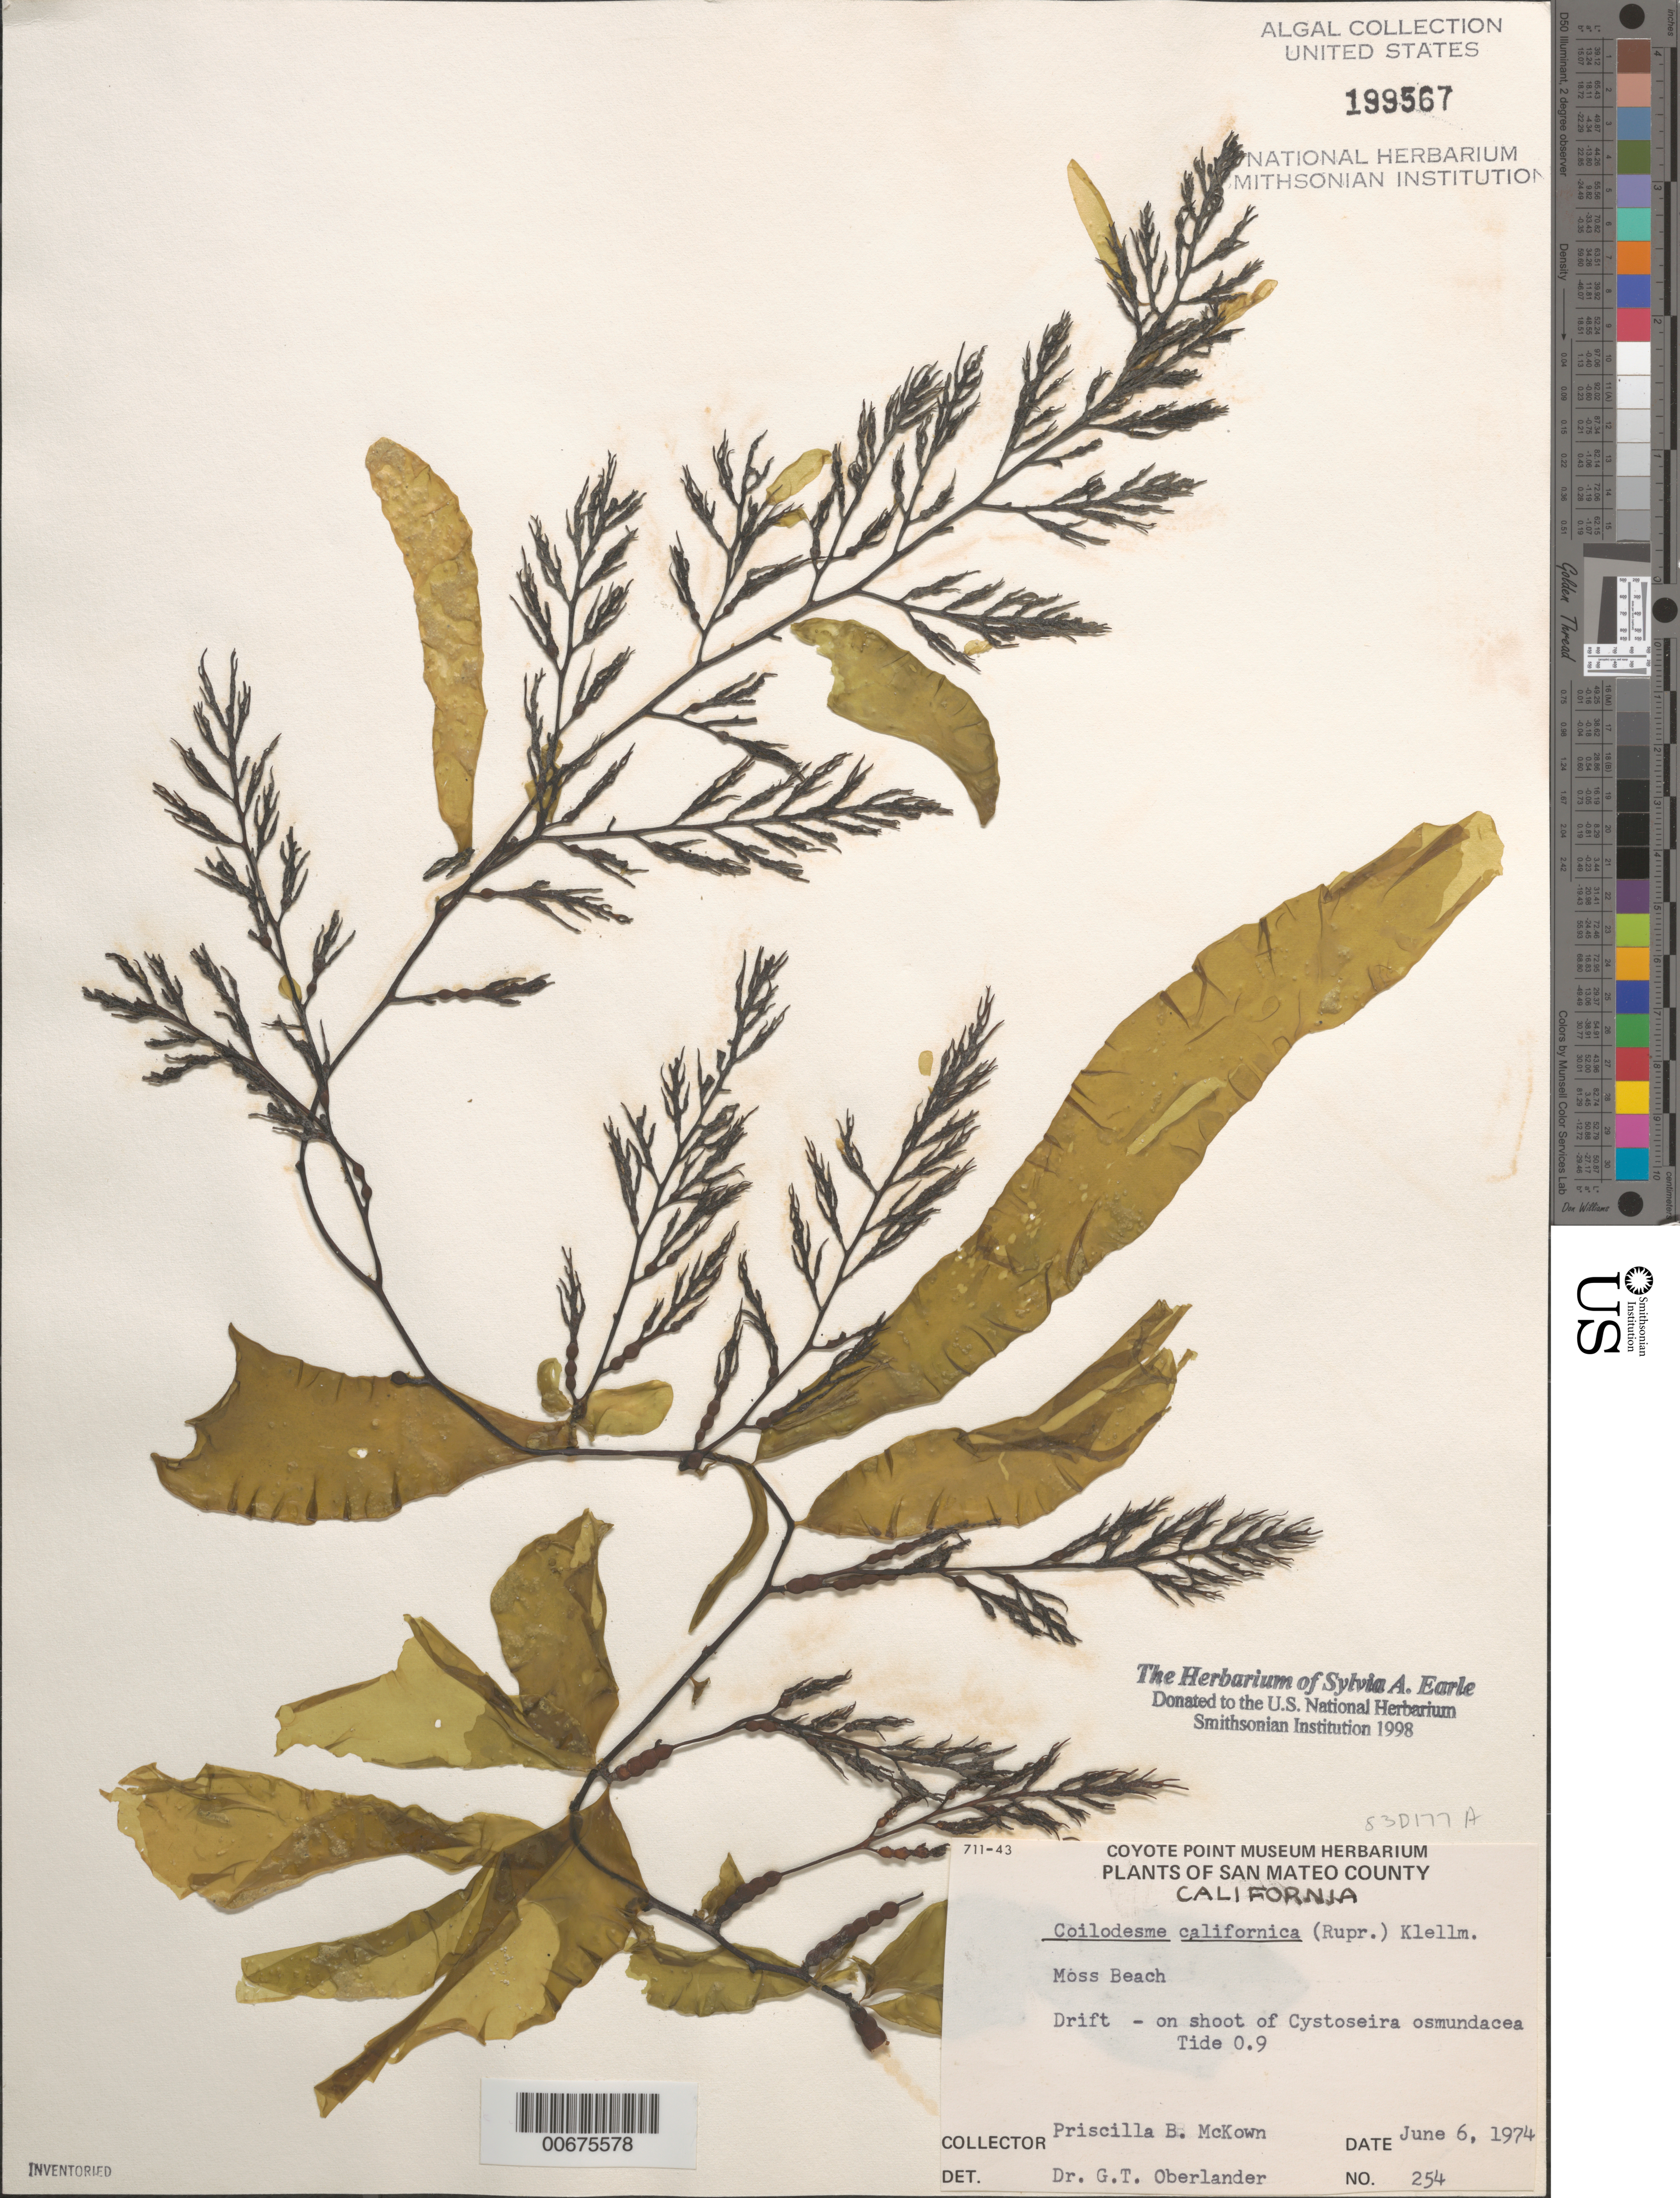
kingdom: Chromista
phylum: Ochrophyta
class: Phaeophyceae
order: Ectocarpales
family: Chordariaceae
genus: Coilodesme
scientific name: Coilodesme californica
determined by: Oberlander, G. T.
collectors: P. McKown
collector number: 254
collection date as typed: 06 Jun 1974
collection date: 1974-06-06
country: United States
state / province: California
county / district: San Mateo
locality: Moss Beach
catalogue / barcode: US 199567